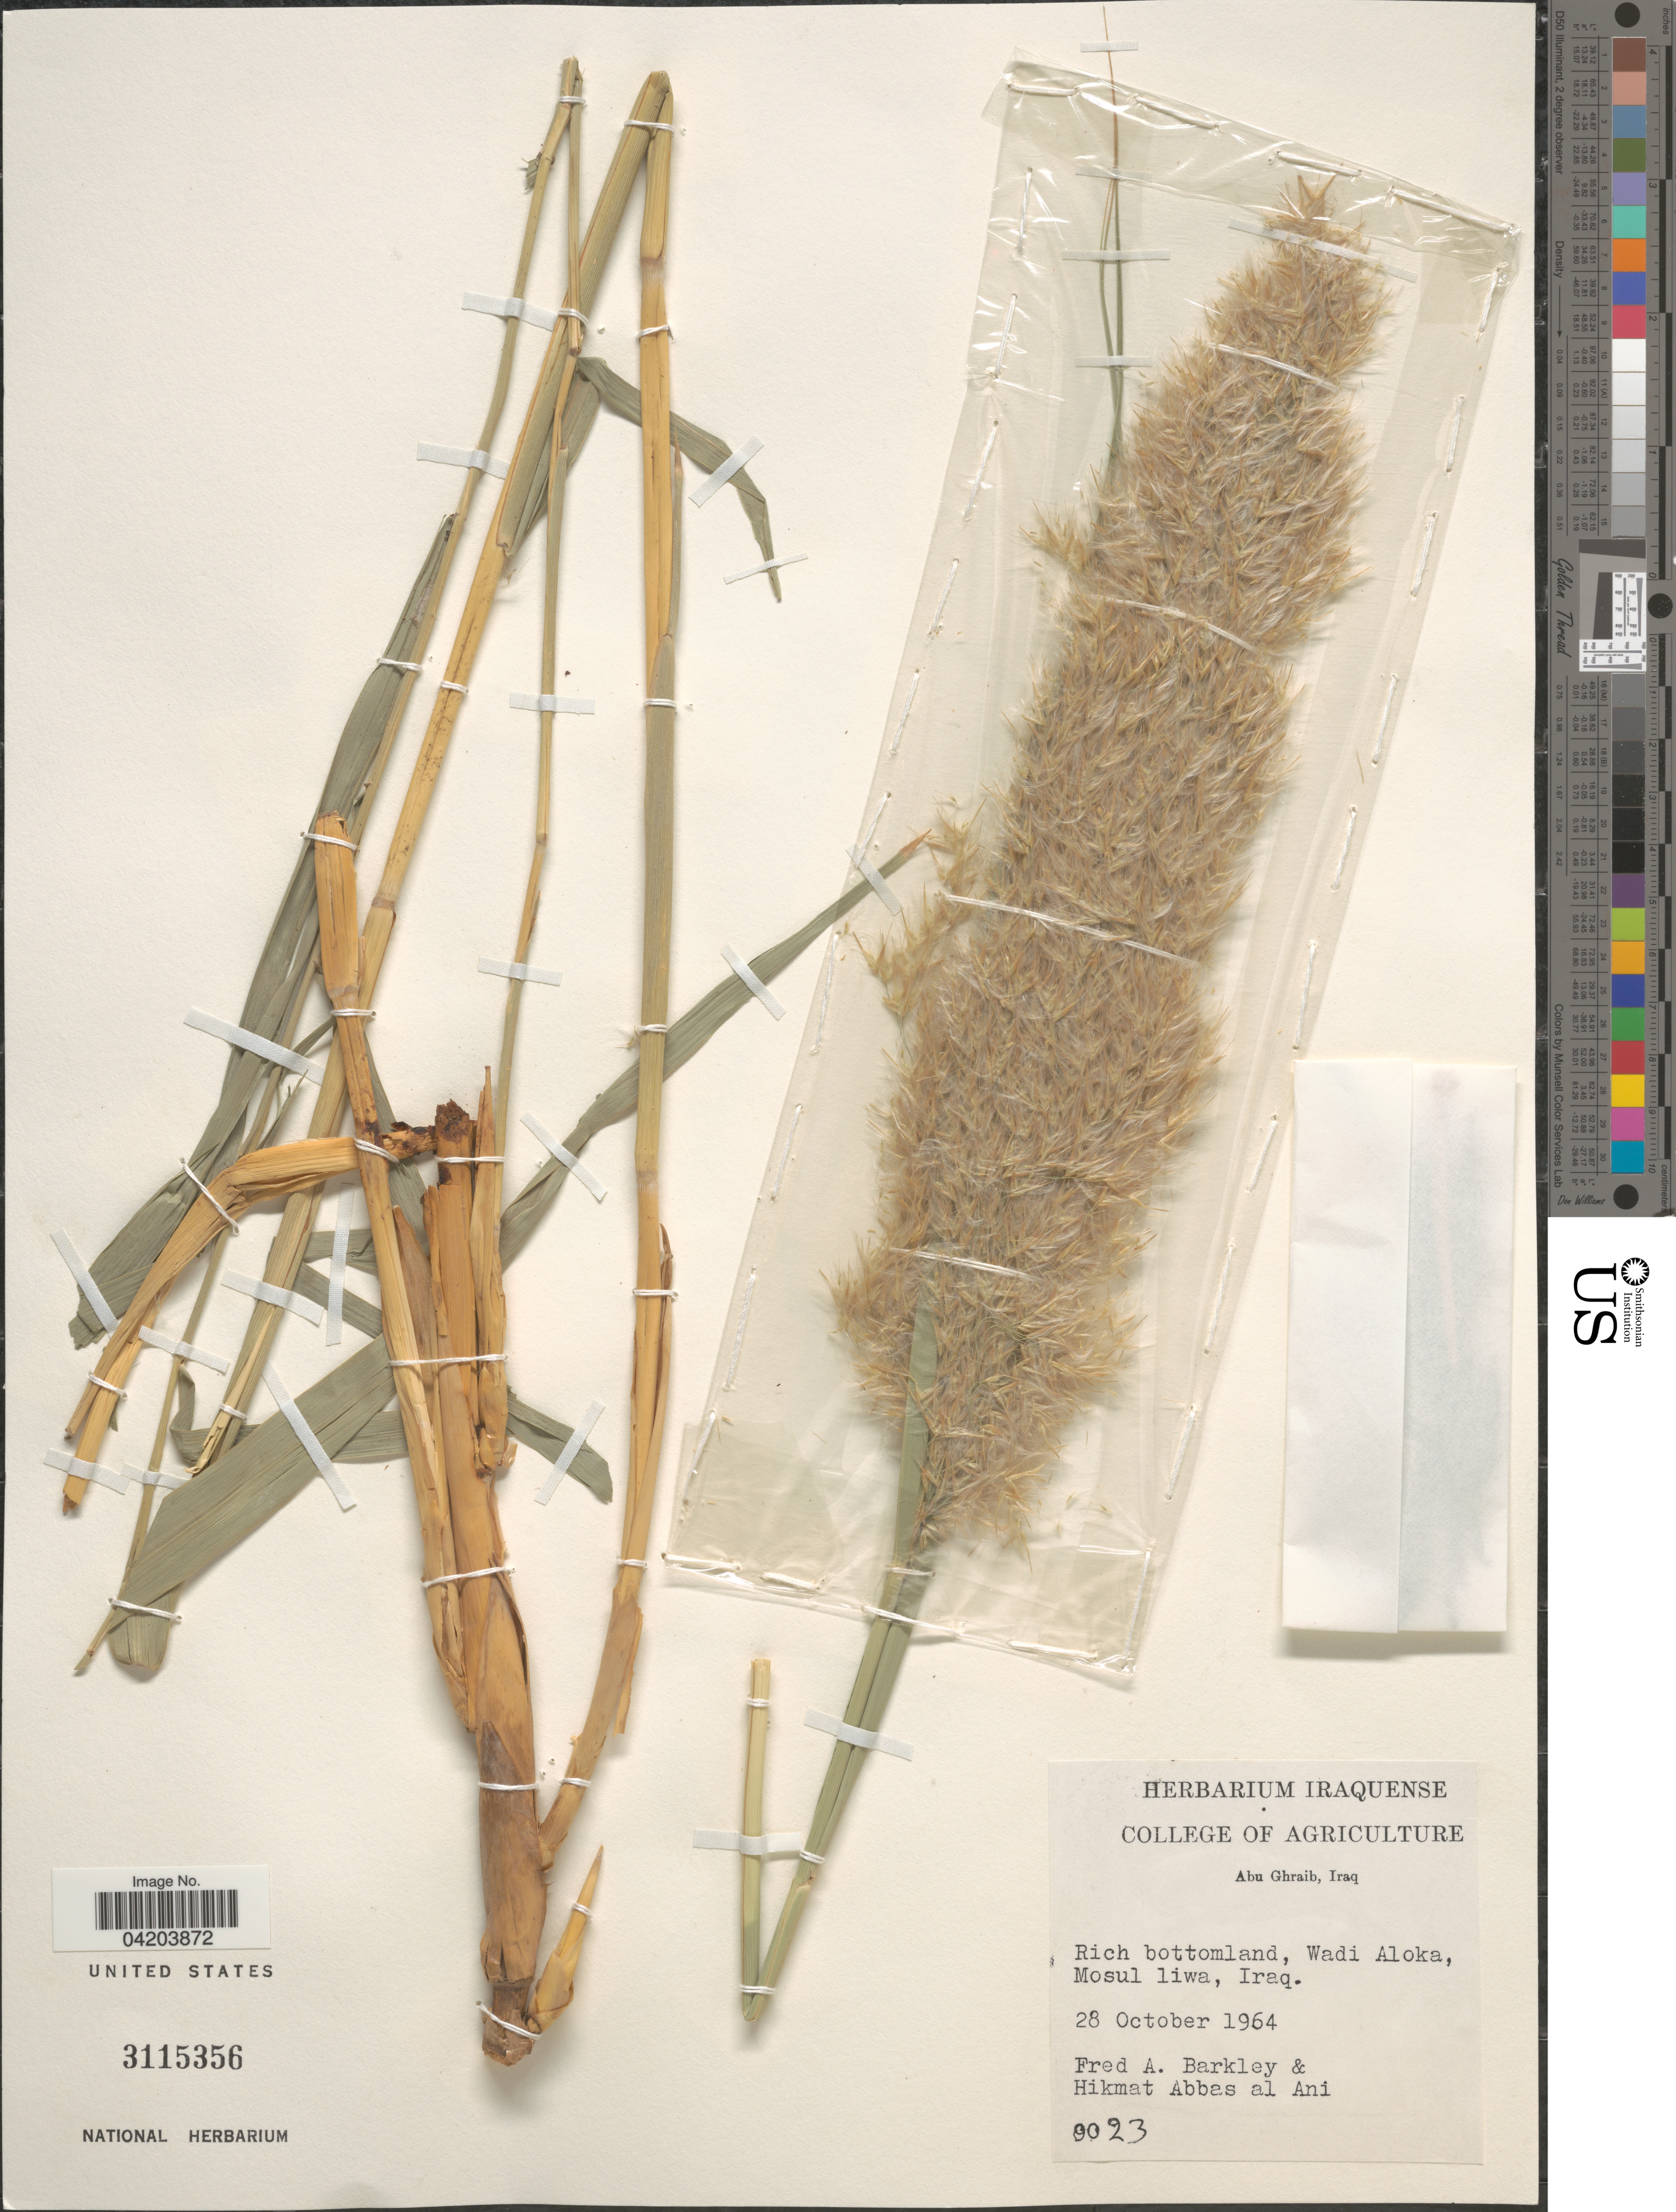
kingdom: Plantae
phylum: Tracheophyta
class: Liliopsida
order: Poales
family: Poaceae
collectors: F. A. Barkley & H. Abbas al Ani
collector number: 0023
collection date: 1964-10-28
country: Iraq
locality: Rich bottomland, Wadi Aloka, Mosul liwa.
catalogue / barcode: US 3115356